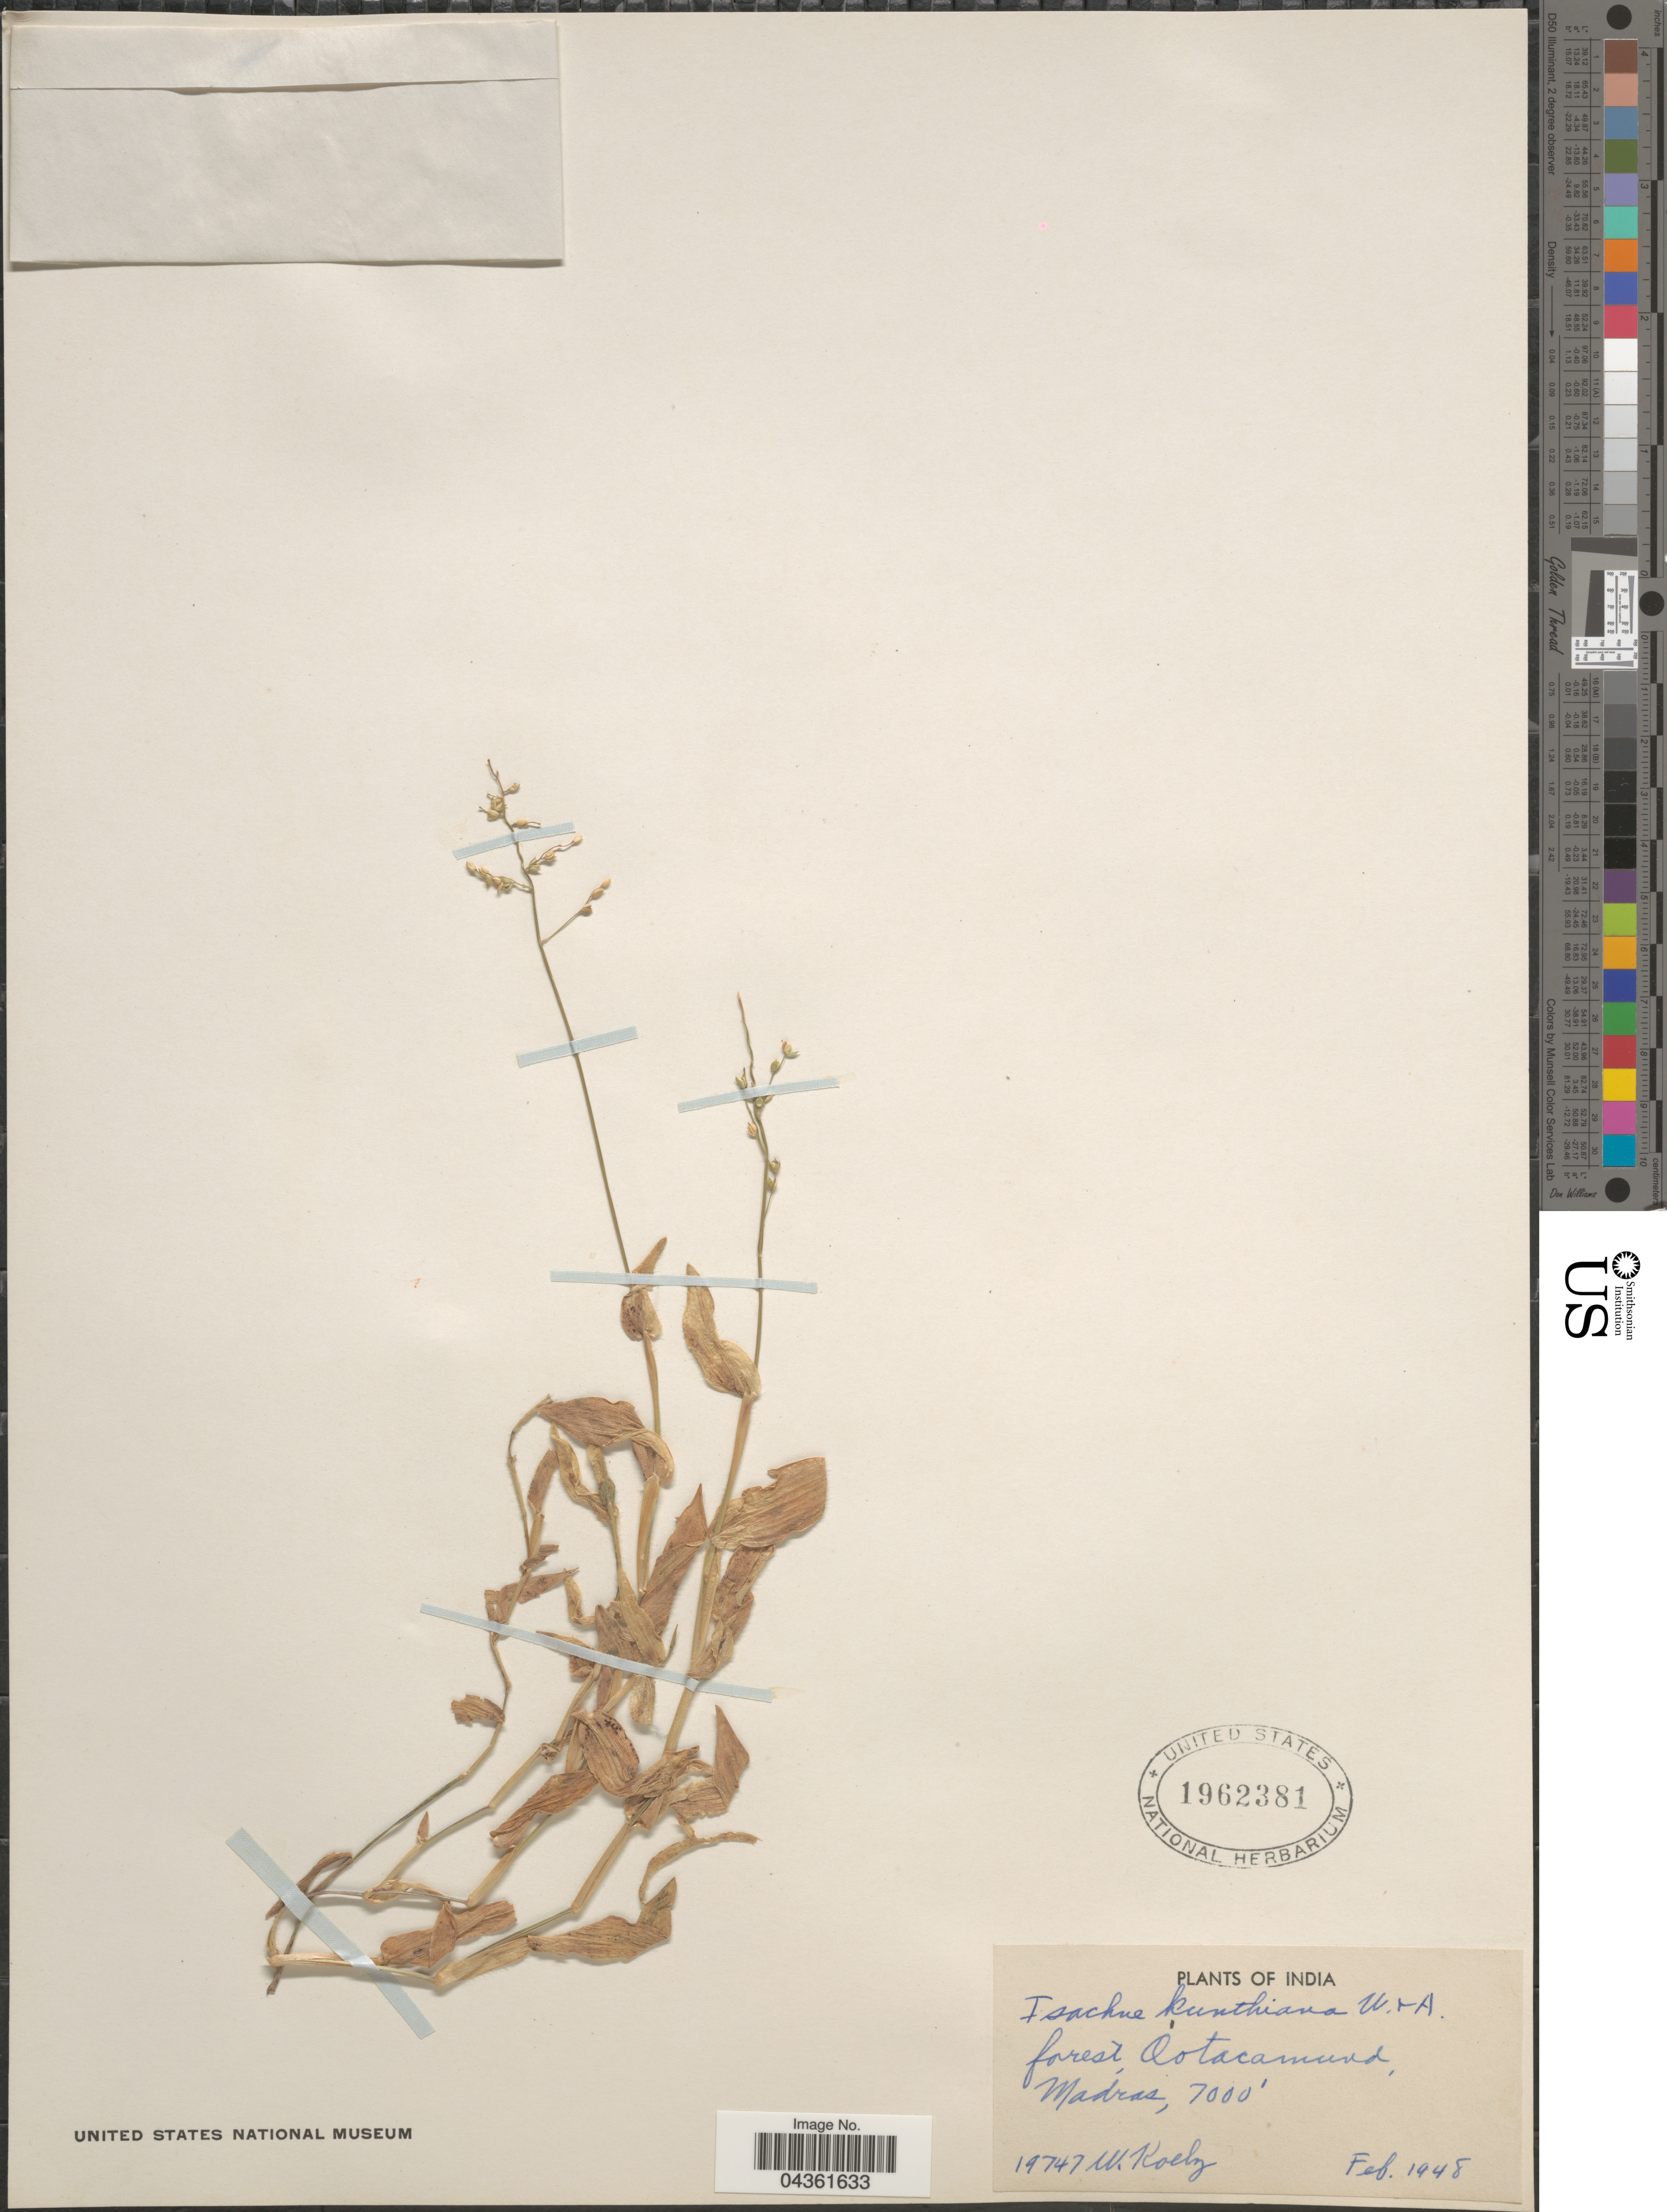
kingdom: Plantae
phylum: Tracheophyta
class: Liliopsida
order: Poales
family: Poaceae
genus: Isachne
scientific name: Isachne kunthiana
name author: (Wight & Arn. ex Steud.) Miq.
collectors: W. Koelz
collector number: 19747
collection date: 1948-02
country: India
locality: Forest, Ootacamund, Madras.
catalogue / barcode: US 1962381